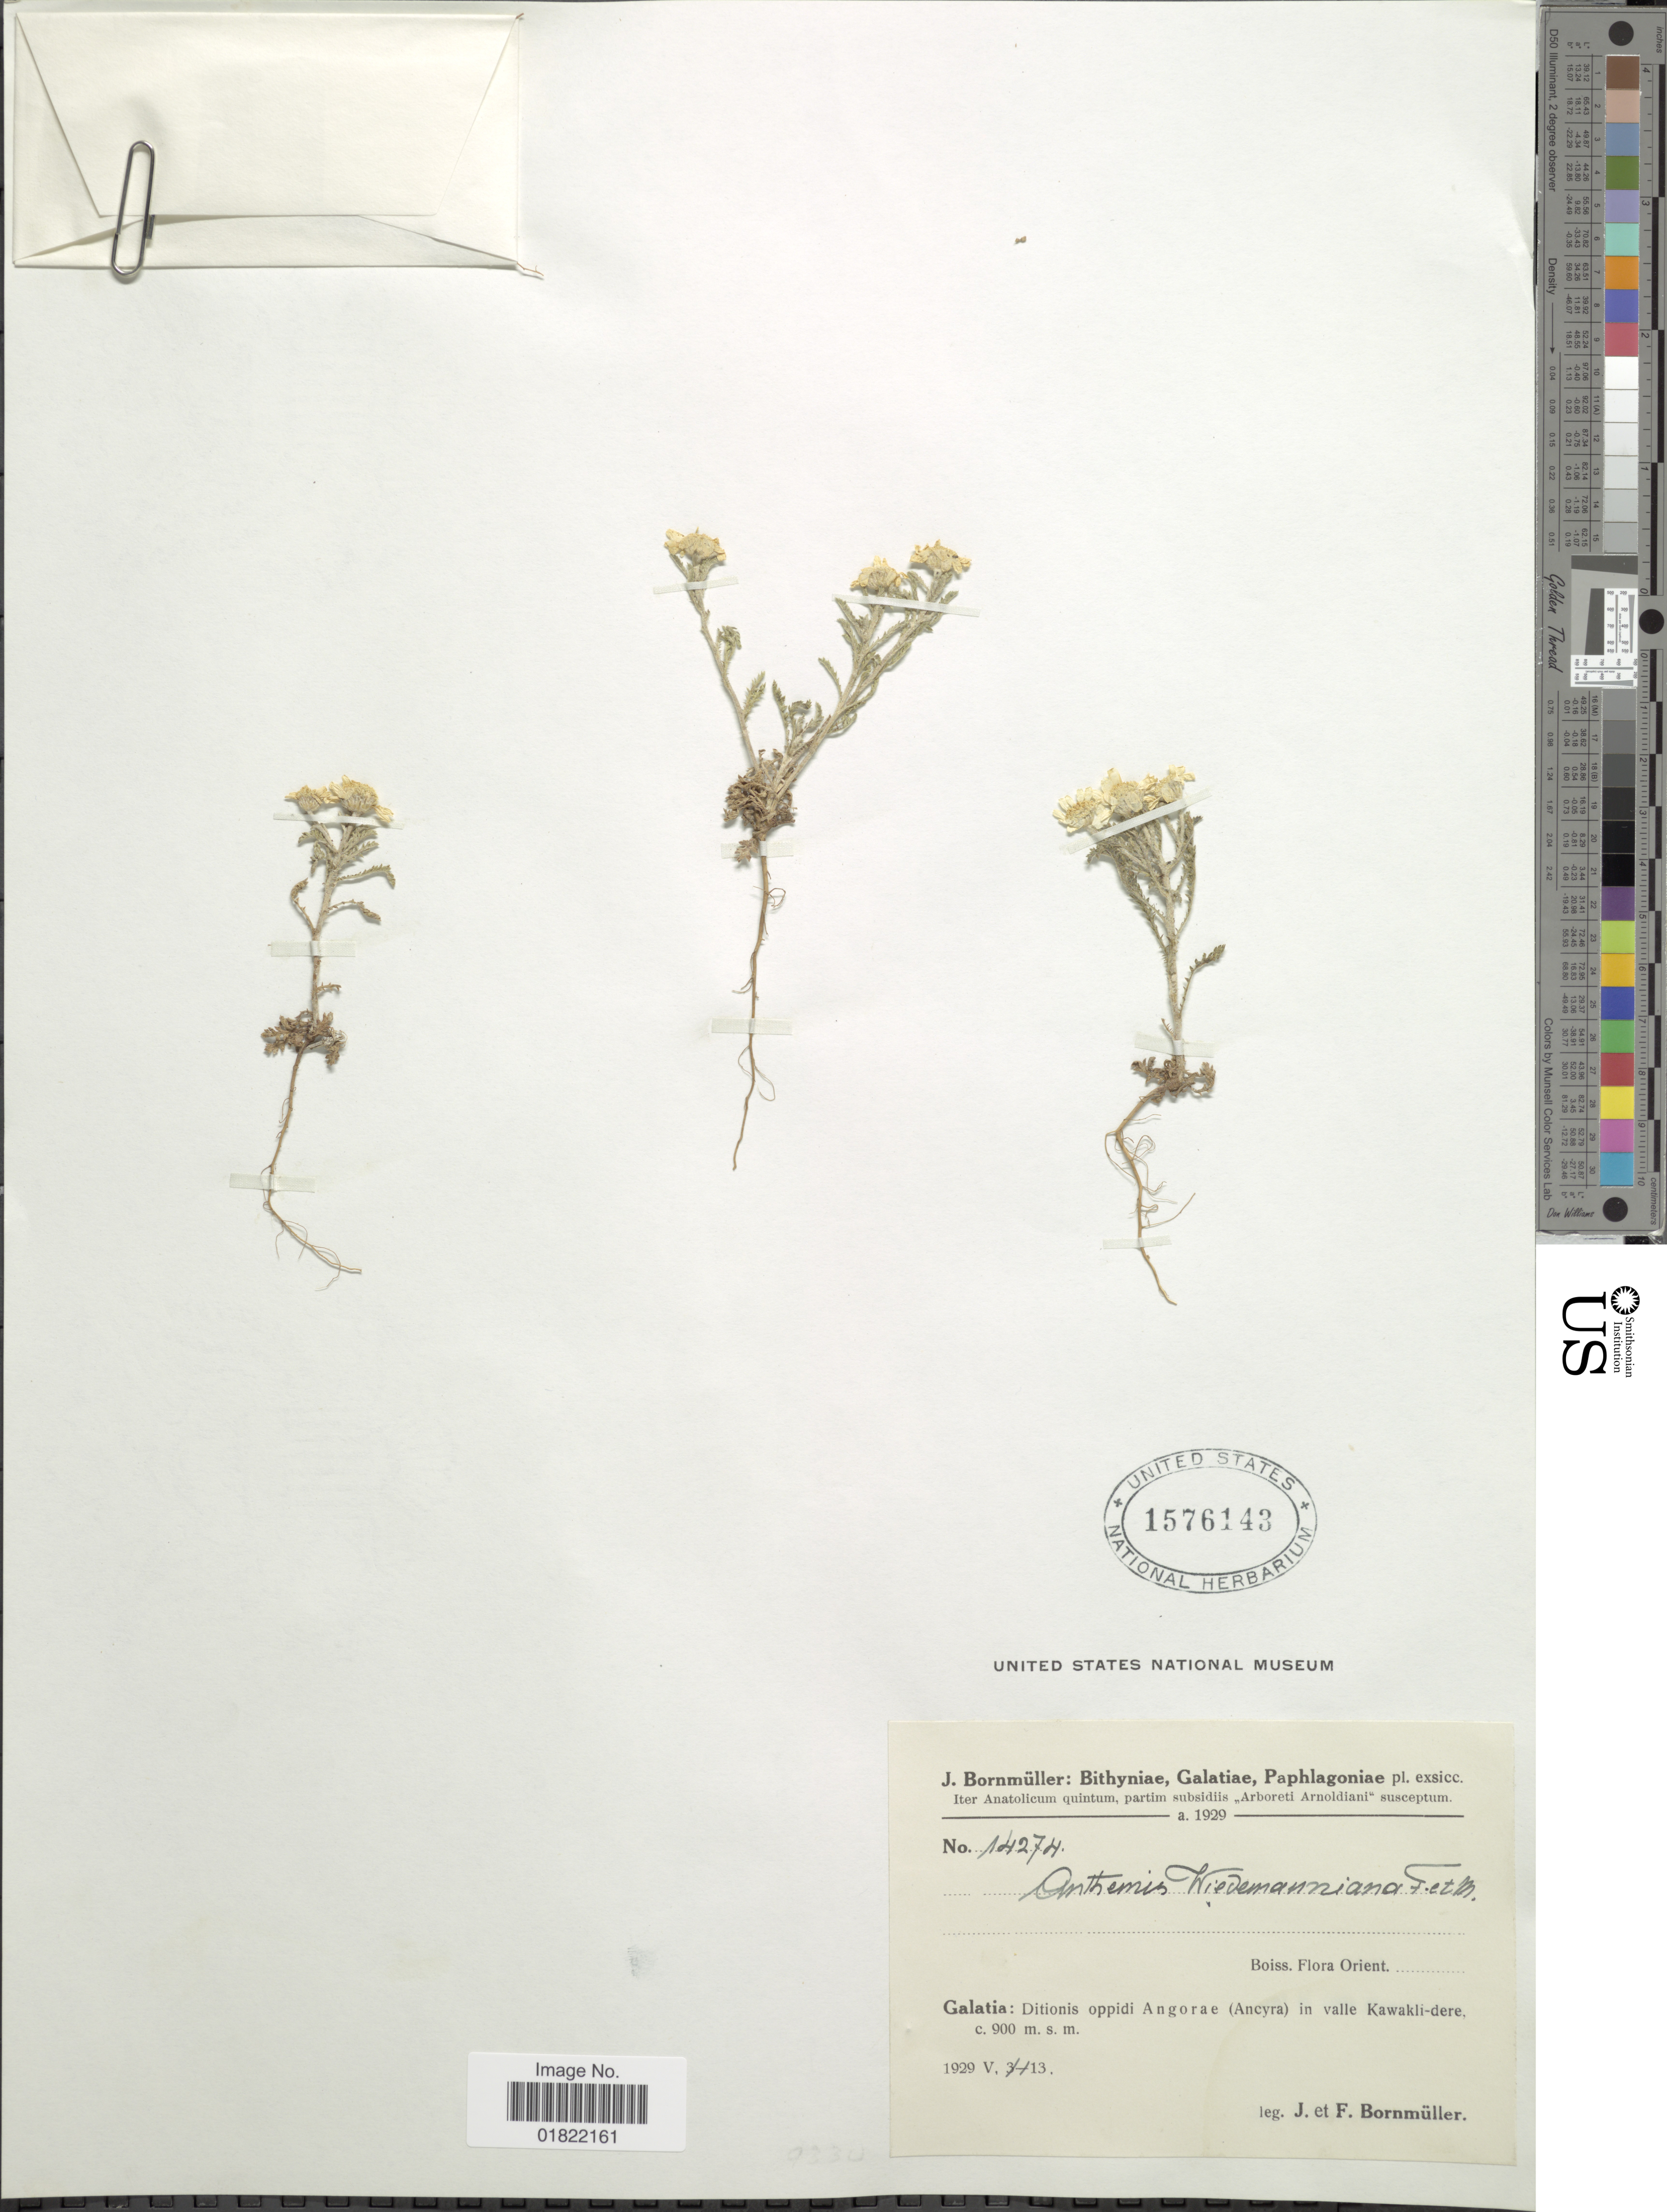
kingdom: Plantae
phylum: Tracheophyta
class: Magnoliopsida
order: Asterales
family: Asteraceae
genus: Anthemis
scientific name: Anthemis wiedemanniana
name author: Fisch. & C.A. Mey.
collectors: J. Bornmüller & F. Bornmüller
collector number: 14274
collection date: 1929-05-13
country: Turkey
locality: Galatia, Ditionis oppidi Angorae (Ancyra) in valle Kawakli-dere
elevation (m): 900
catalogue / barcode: US 1576143